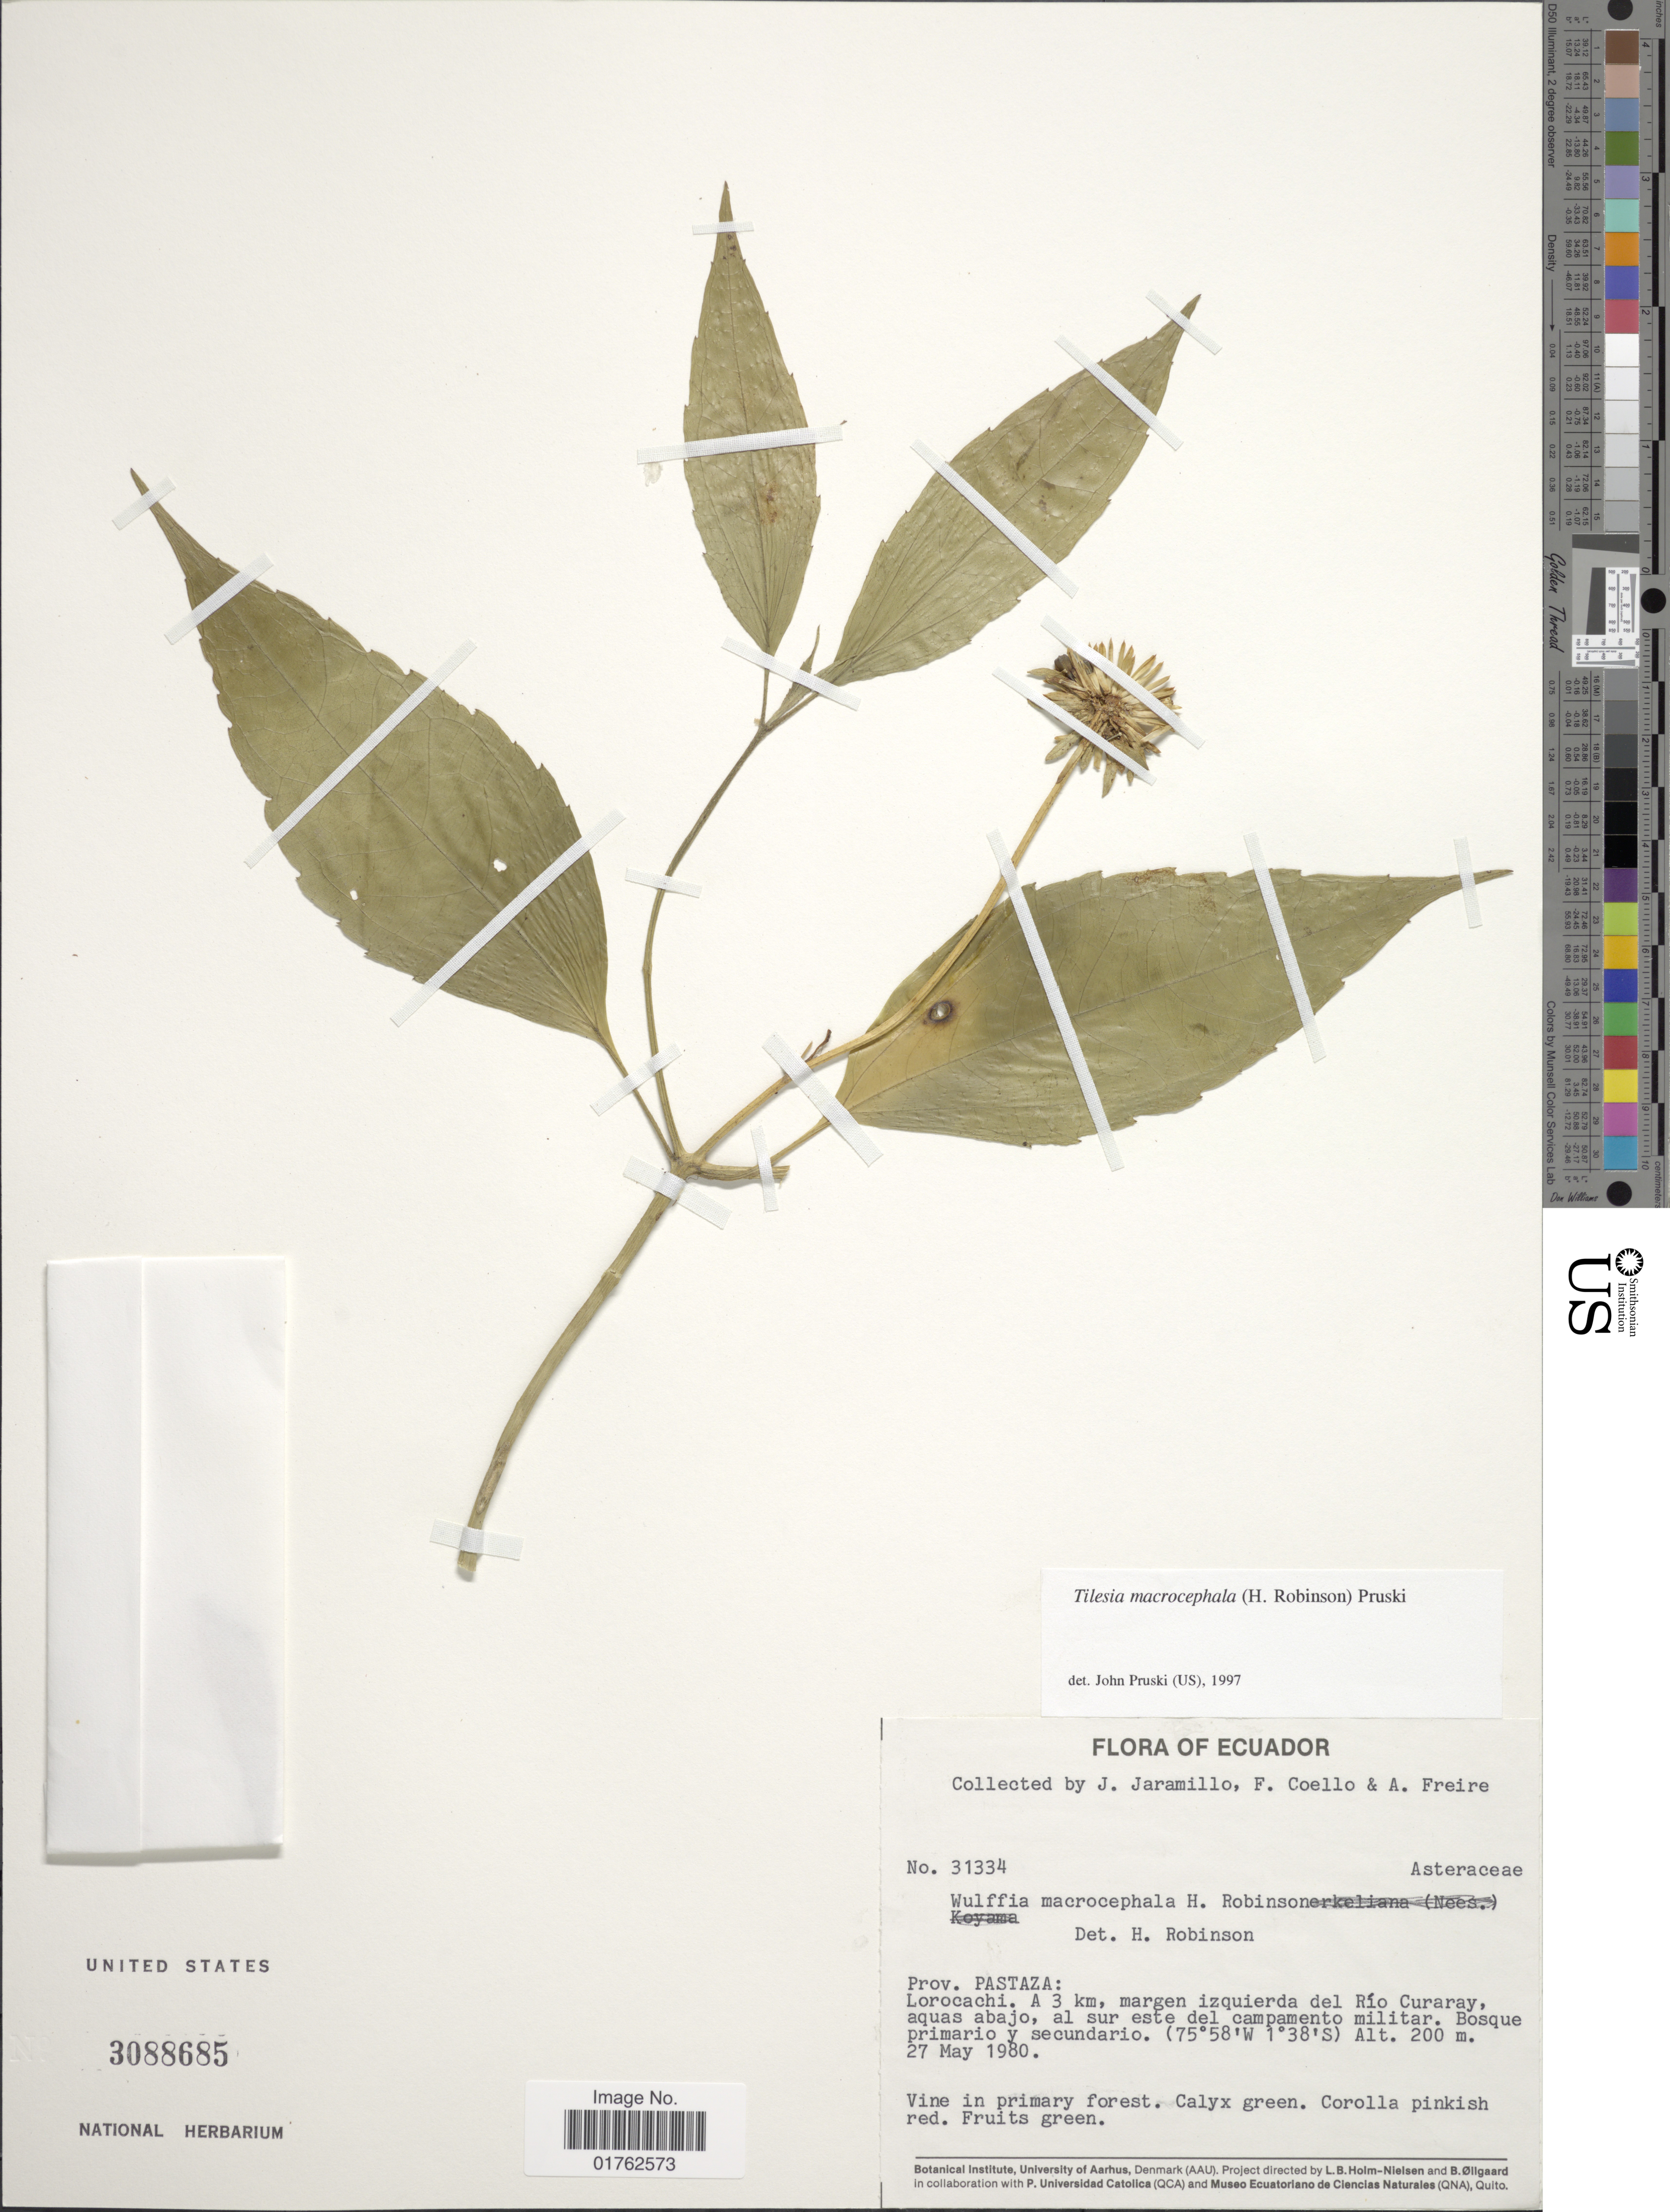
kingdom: Plantae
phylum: Tracheophyta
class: Magnoliopsida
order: Asterales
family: Asteraceae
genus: Wulffia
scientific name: Wulffia macrocephala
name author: H. Rob.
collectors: J. Jaramillo, F. Coello & A. Freire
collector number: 31334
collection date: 1980-05-27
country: Ecuador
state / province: Pastaza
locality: Lorocachi, A 3 km, margen izquierda del Rio Curaray, aguas abajo, al sur este del campamento miilitar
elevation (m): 200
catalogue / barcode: US 3088685